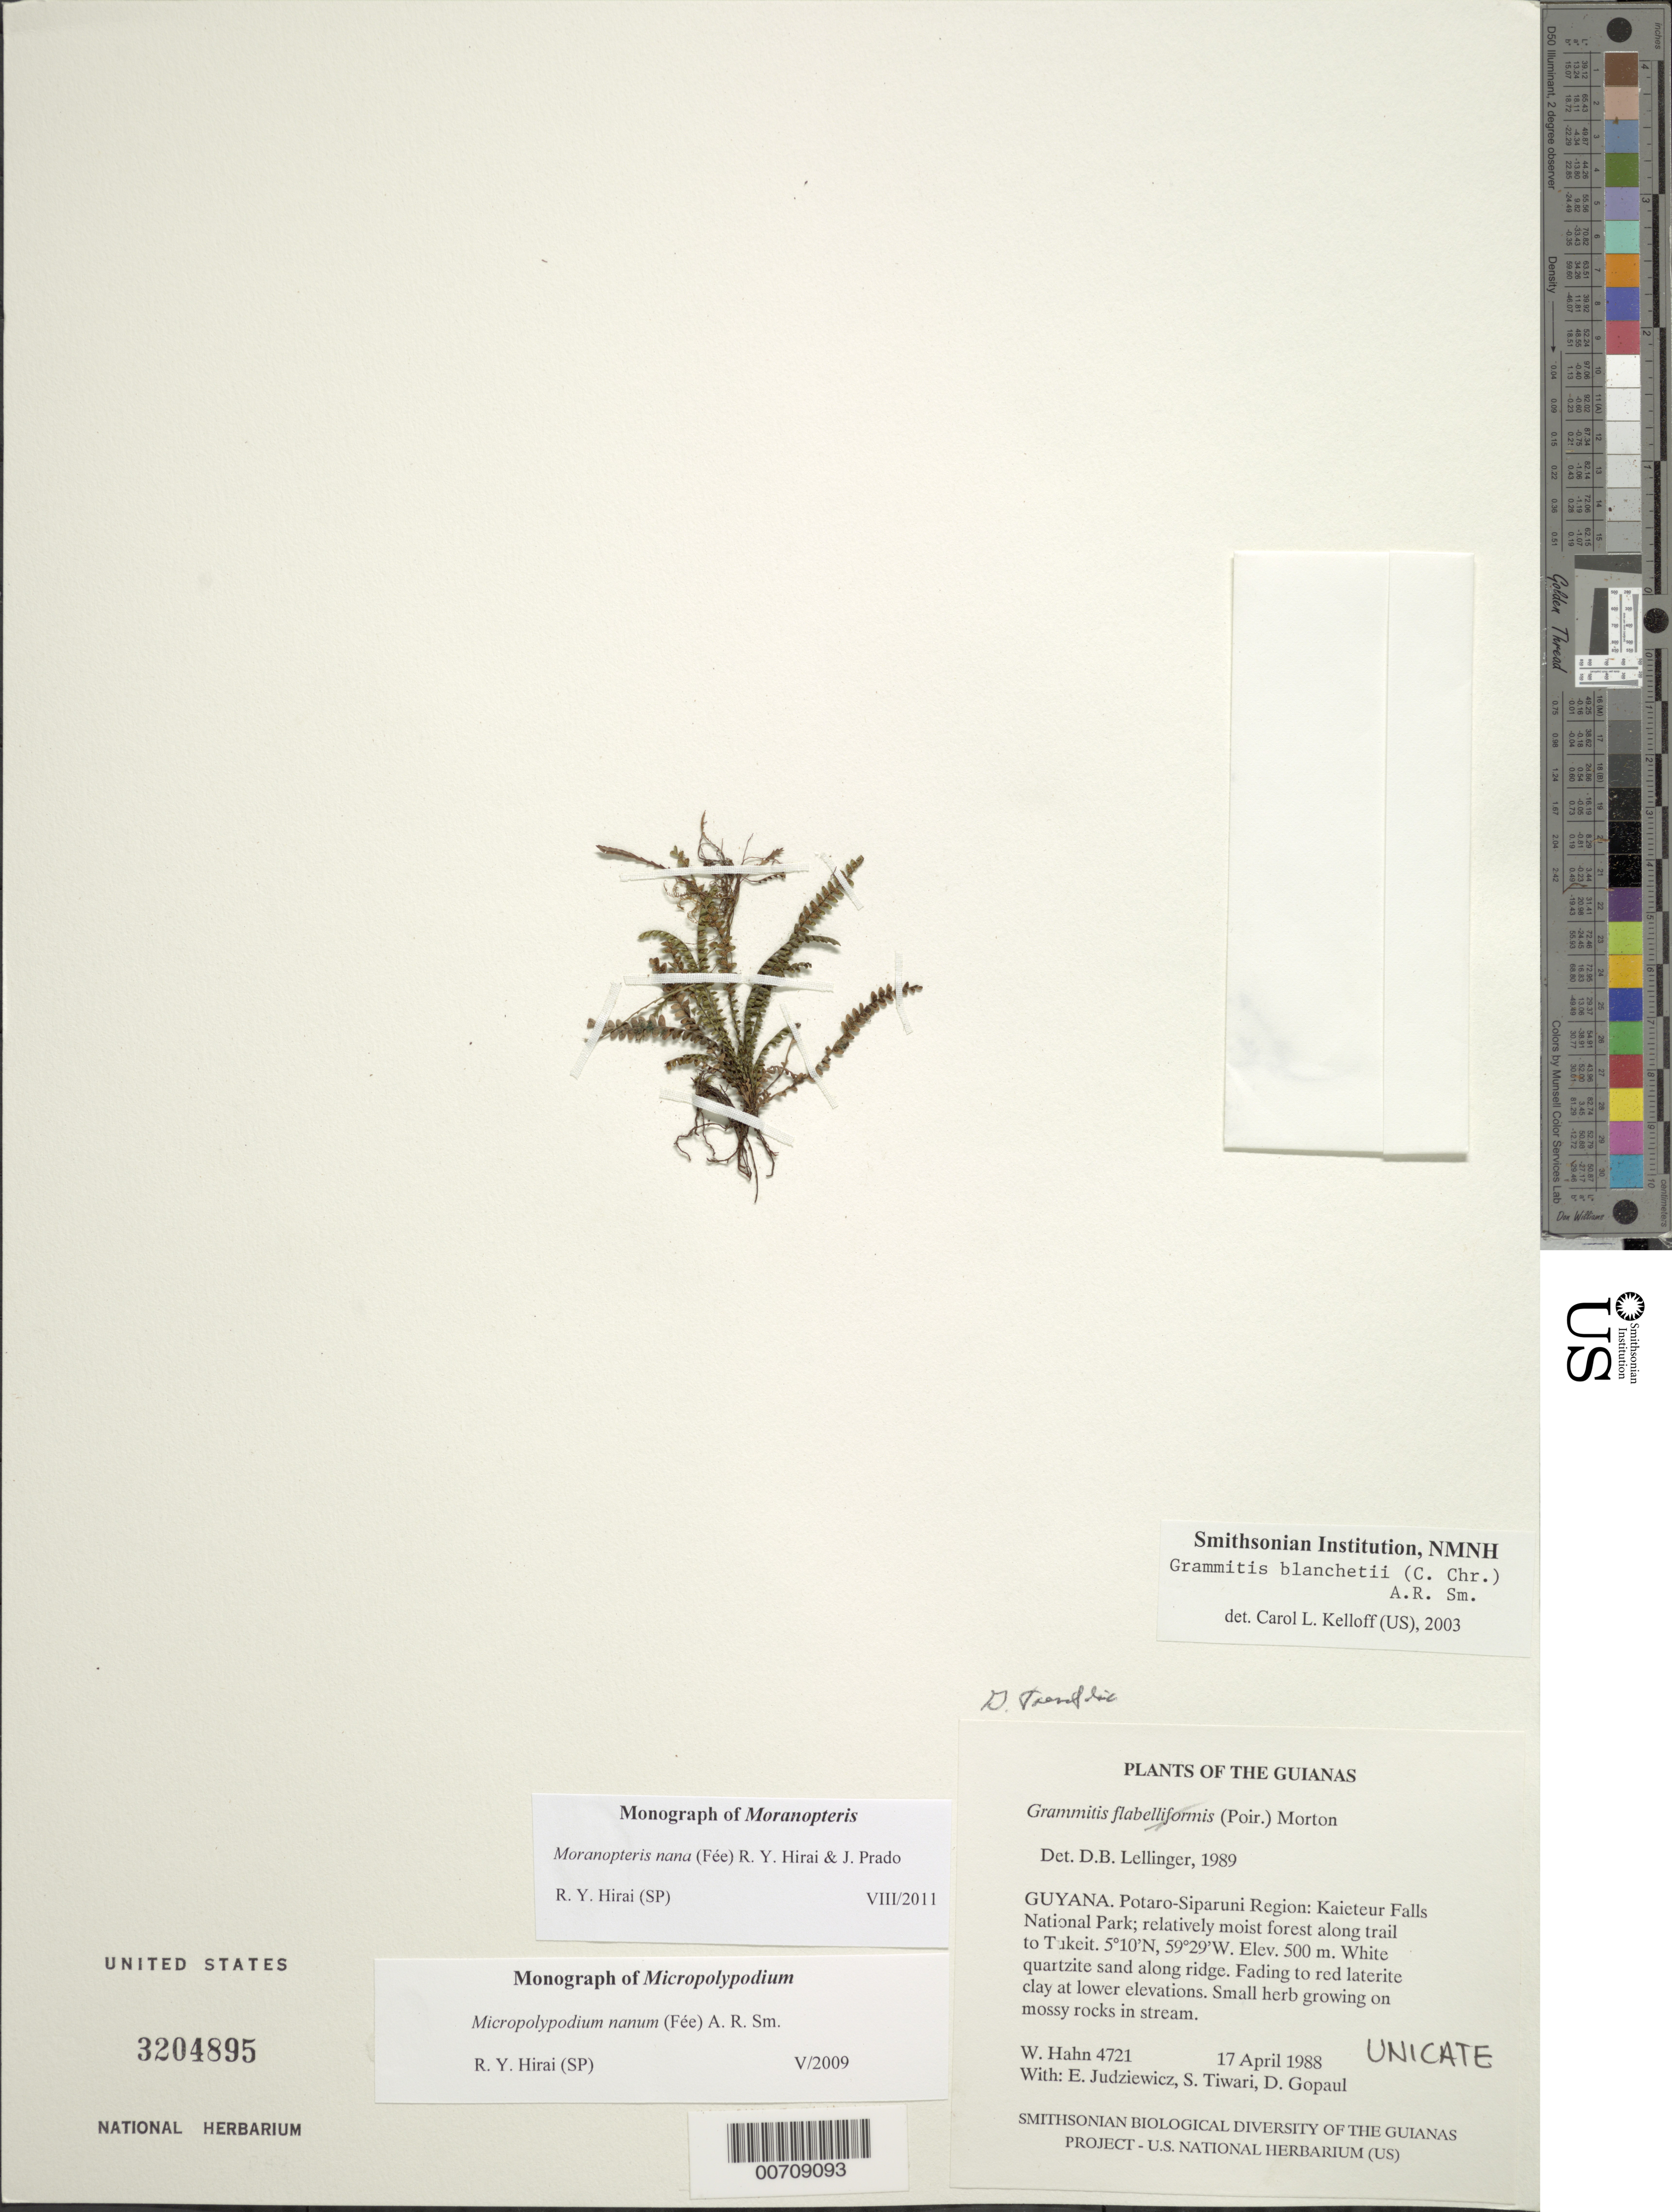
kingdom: Plantae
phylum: Tracheophyta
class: Polypodiopsida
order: Polypodiales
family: Polypodiaceae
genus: Moranopteris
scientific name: Moranopteris nana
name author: (Fée) R. Y. Hirai & J. Prado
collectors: W. Hahn, E. J. Judziewicz, S. Tiwari & D. Gopaul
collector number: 4721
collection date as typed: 17 April 1988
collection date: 1988-04-17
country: Guyana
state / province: Potaro-Siparuni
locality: Kaieteur Falls National Park; along trail to Tukeit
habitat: Relatively moist forest. White quartzite sand along ridge fading to red laterite clay at lower elevations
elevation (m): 500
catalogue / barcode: US 3204895